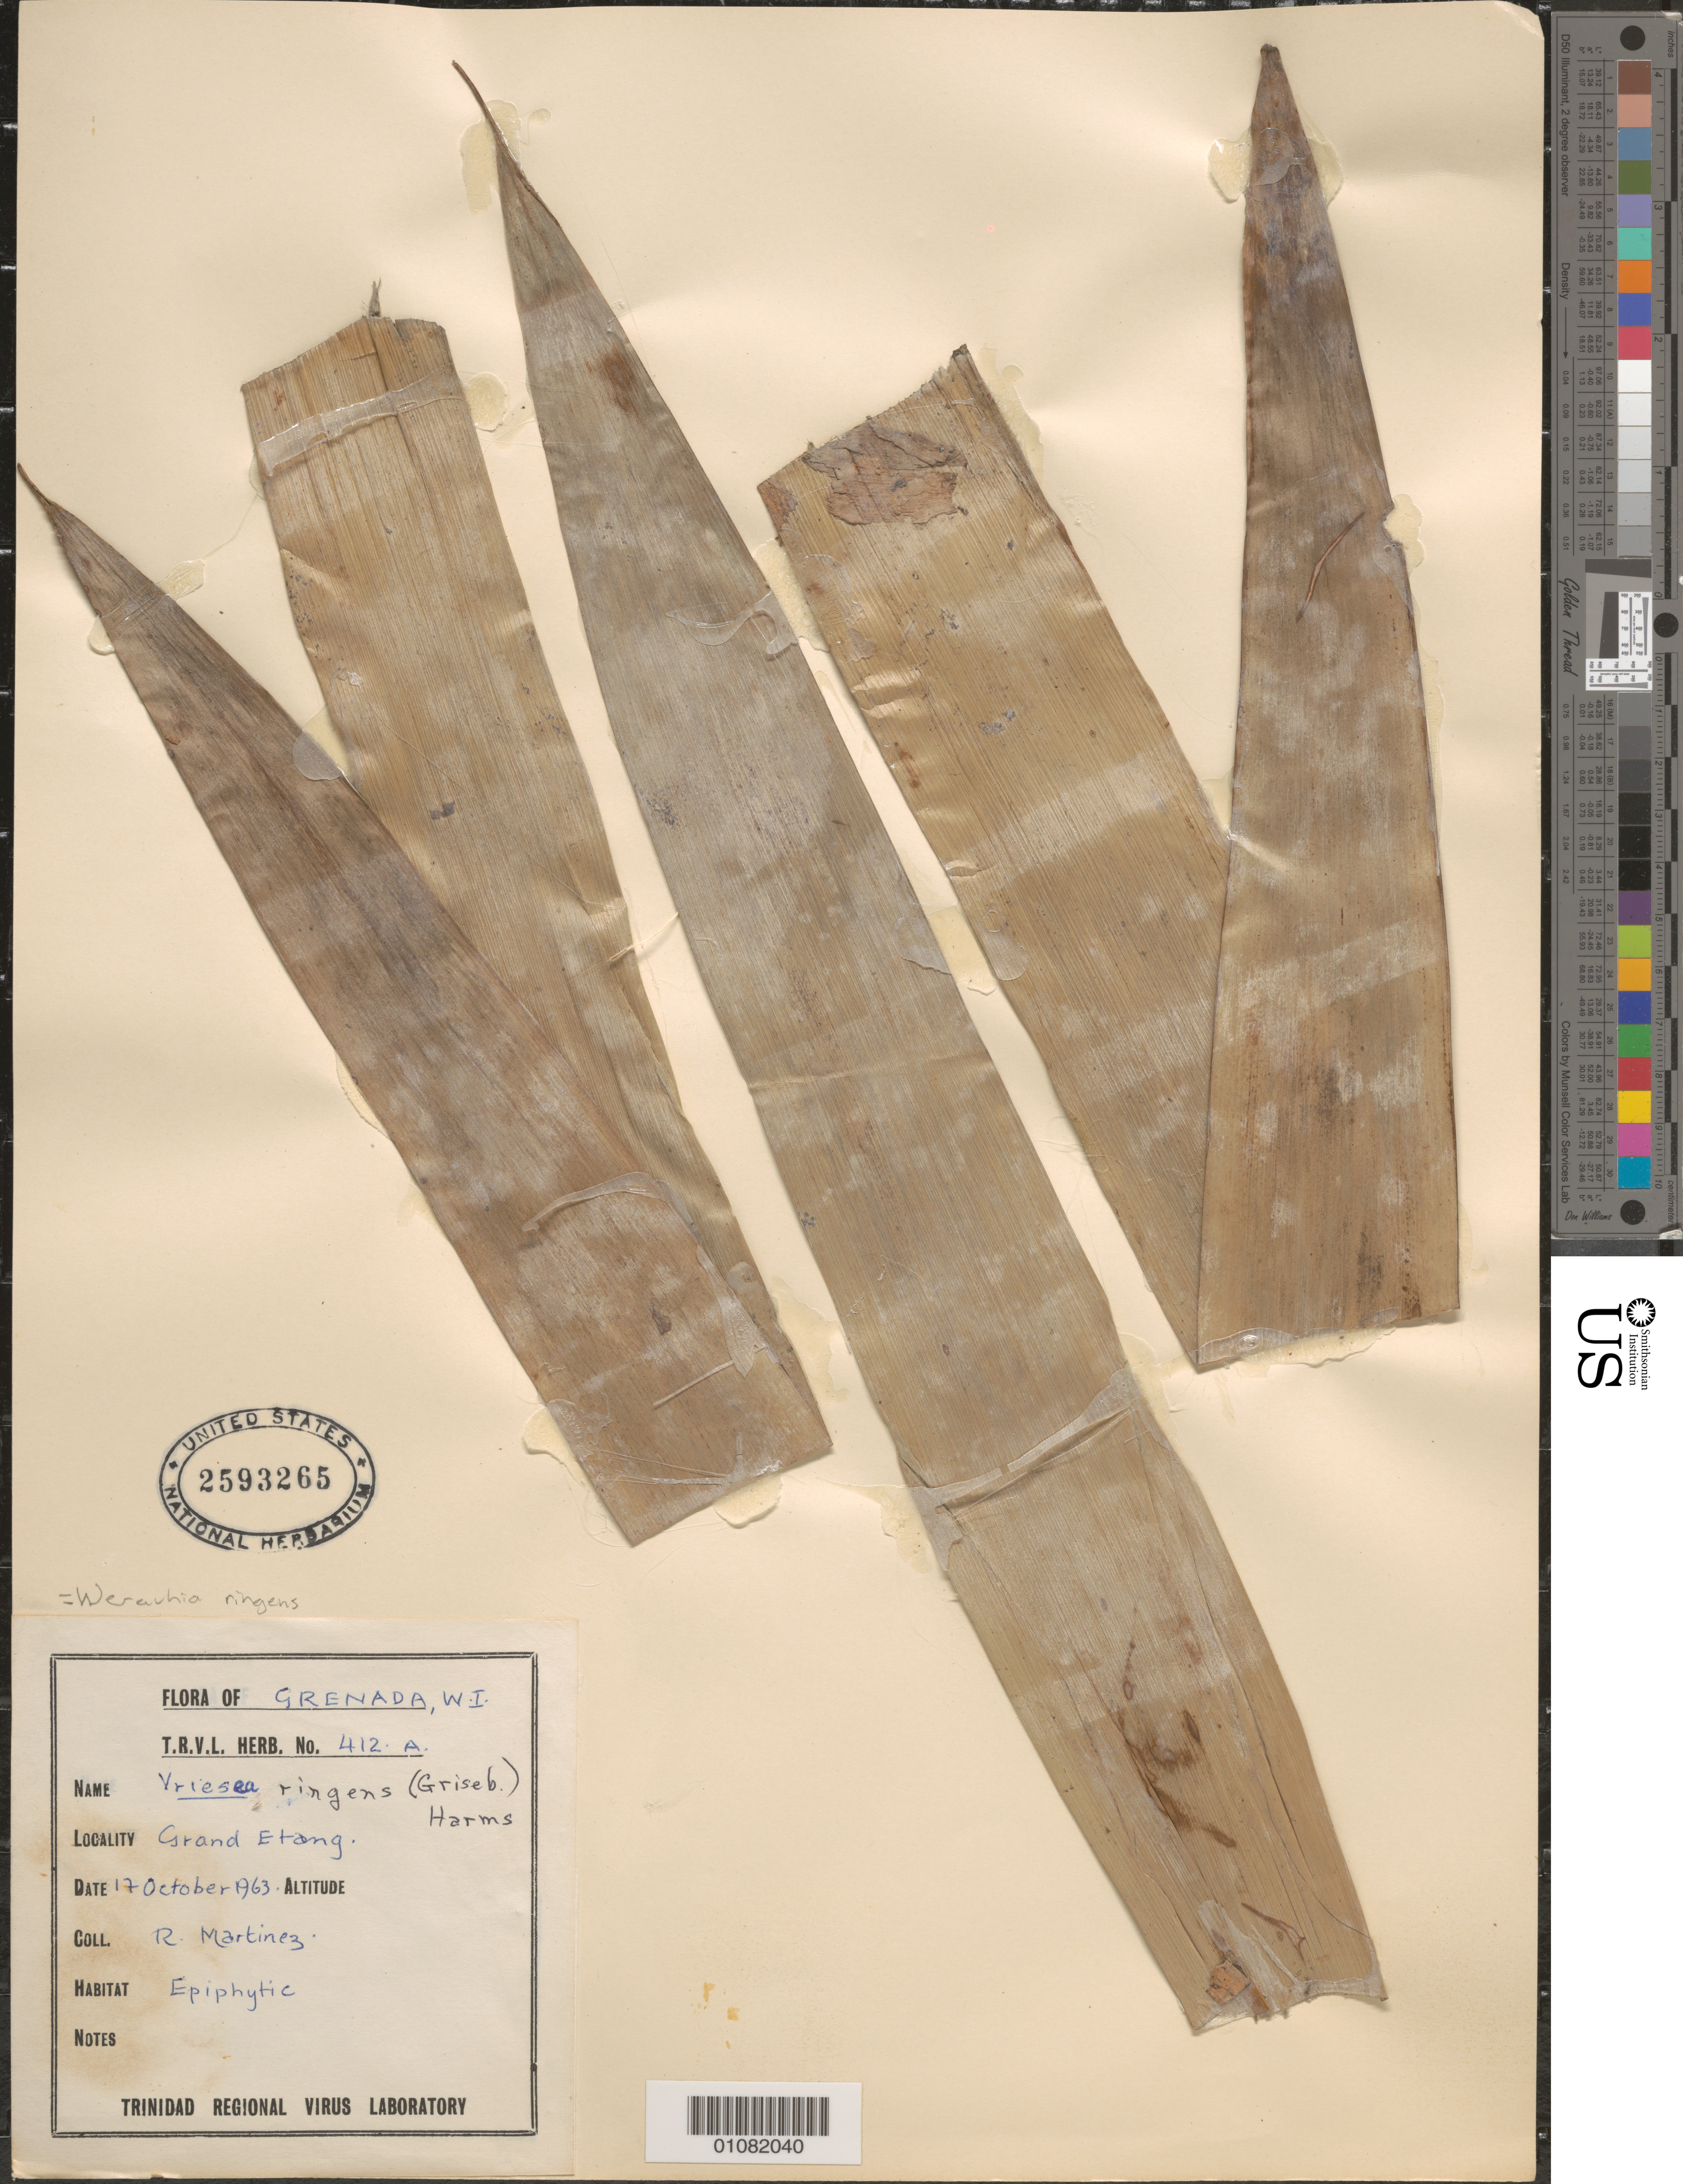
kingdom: Plantae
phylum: Tracheophyta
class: Liliopsida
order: Poales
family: Bromeliaceae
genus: Vriesea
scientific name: Vriesea ringens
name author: (Griseb.) Harms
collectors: R. Martinez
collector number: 412a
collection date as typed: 17 Oct 1963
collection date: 1963-10-17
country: Grenada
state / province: Saint Andrew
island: Grenada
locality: Grand Etang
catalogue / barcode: US 2593265